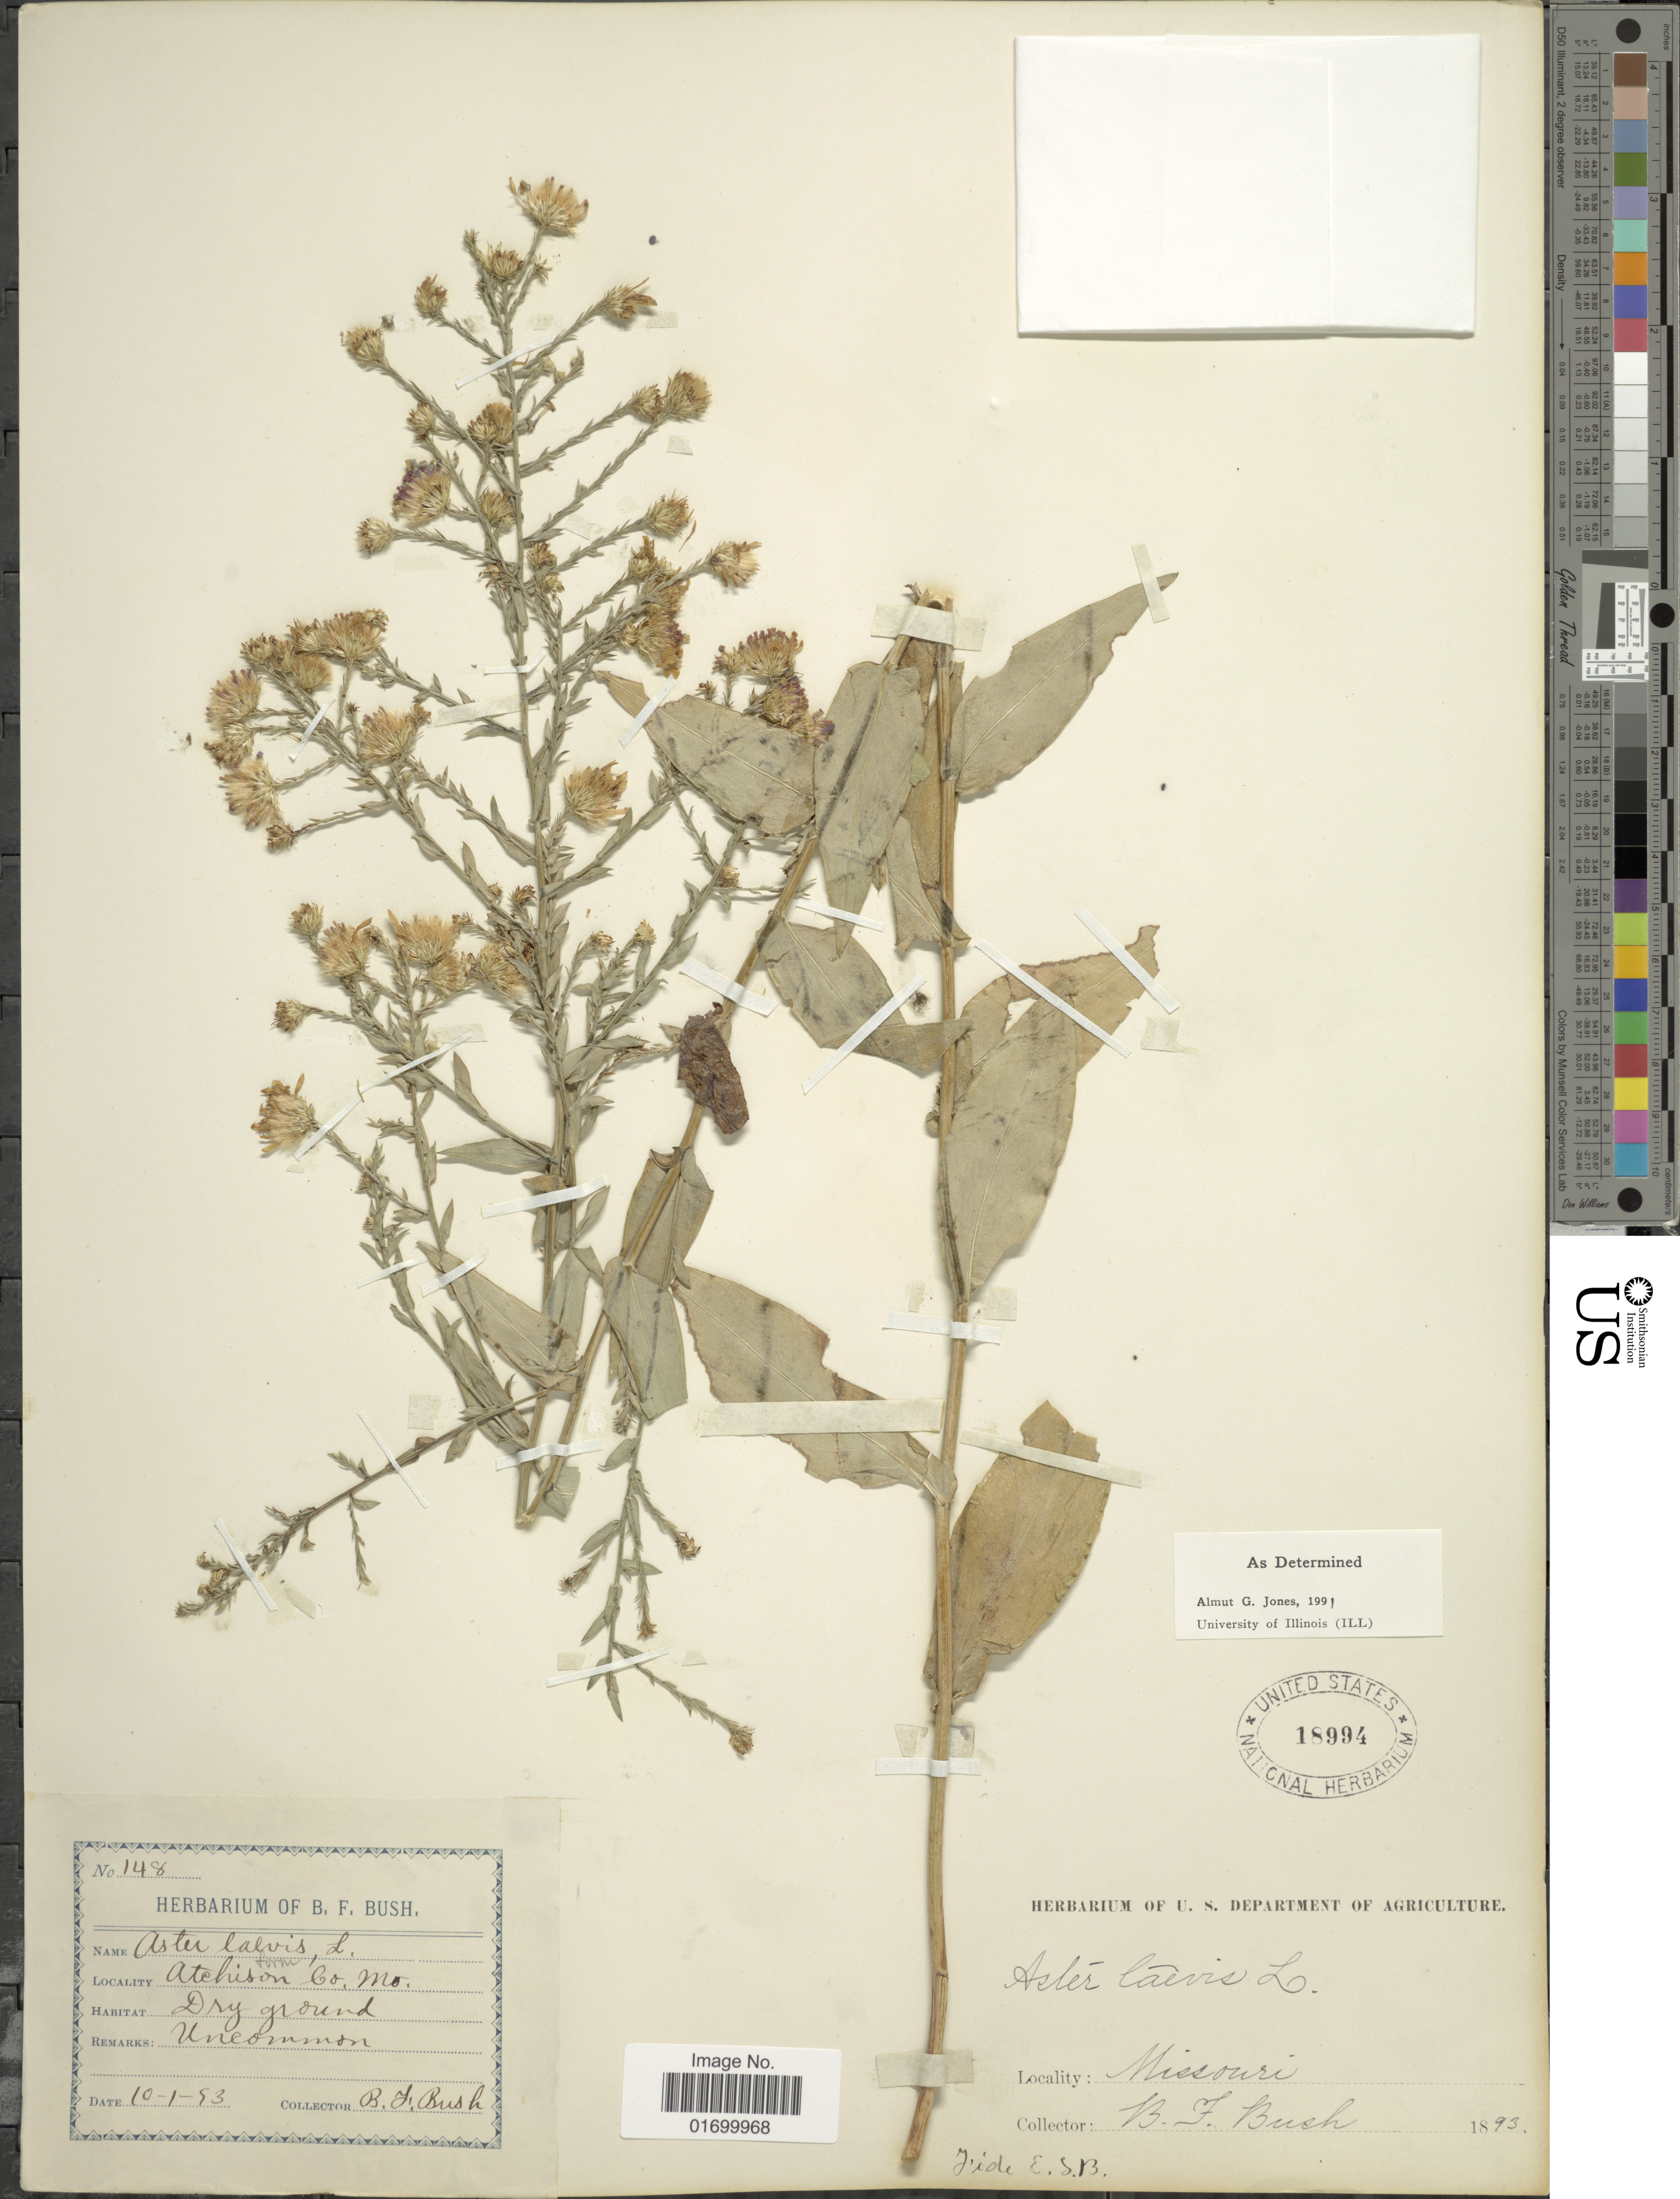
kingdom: Plantae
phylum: Tracheophyta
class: Magnoliopsida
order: Asterales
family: Asteraceae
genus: Symphyotrichum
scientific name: Symphyotrichum laeve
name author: (L.) Á. Löve & D. Löve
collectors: B. F. Bush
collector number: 148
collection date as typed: Transcribed d/m/y: 1/10/93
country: United States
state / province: Missouri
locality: Atchison Co.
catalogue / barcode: US 18994